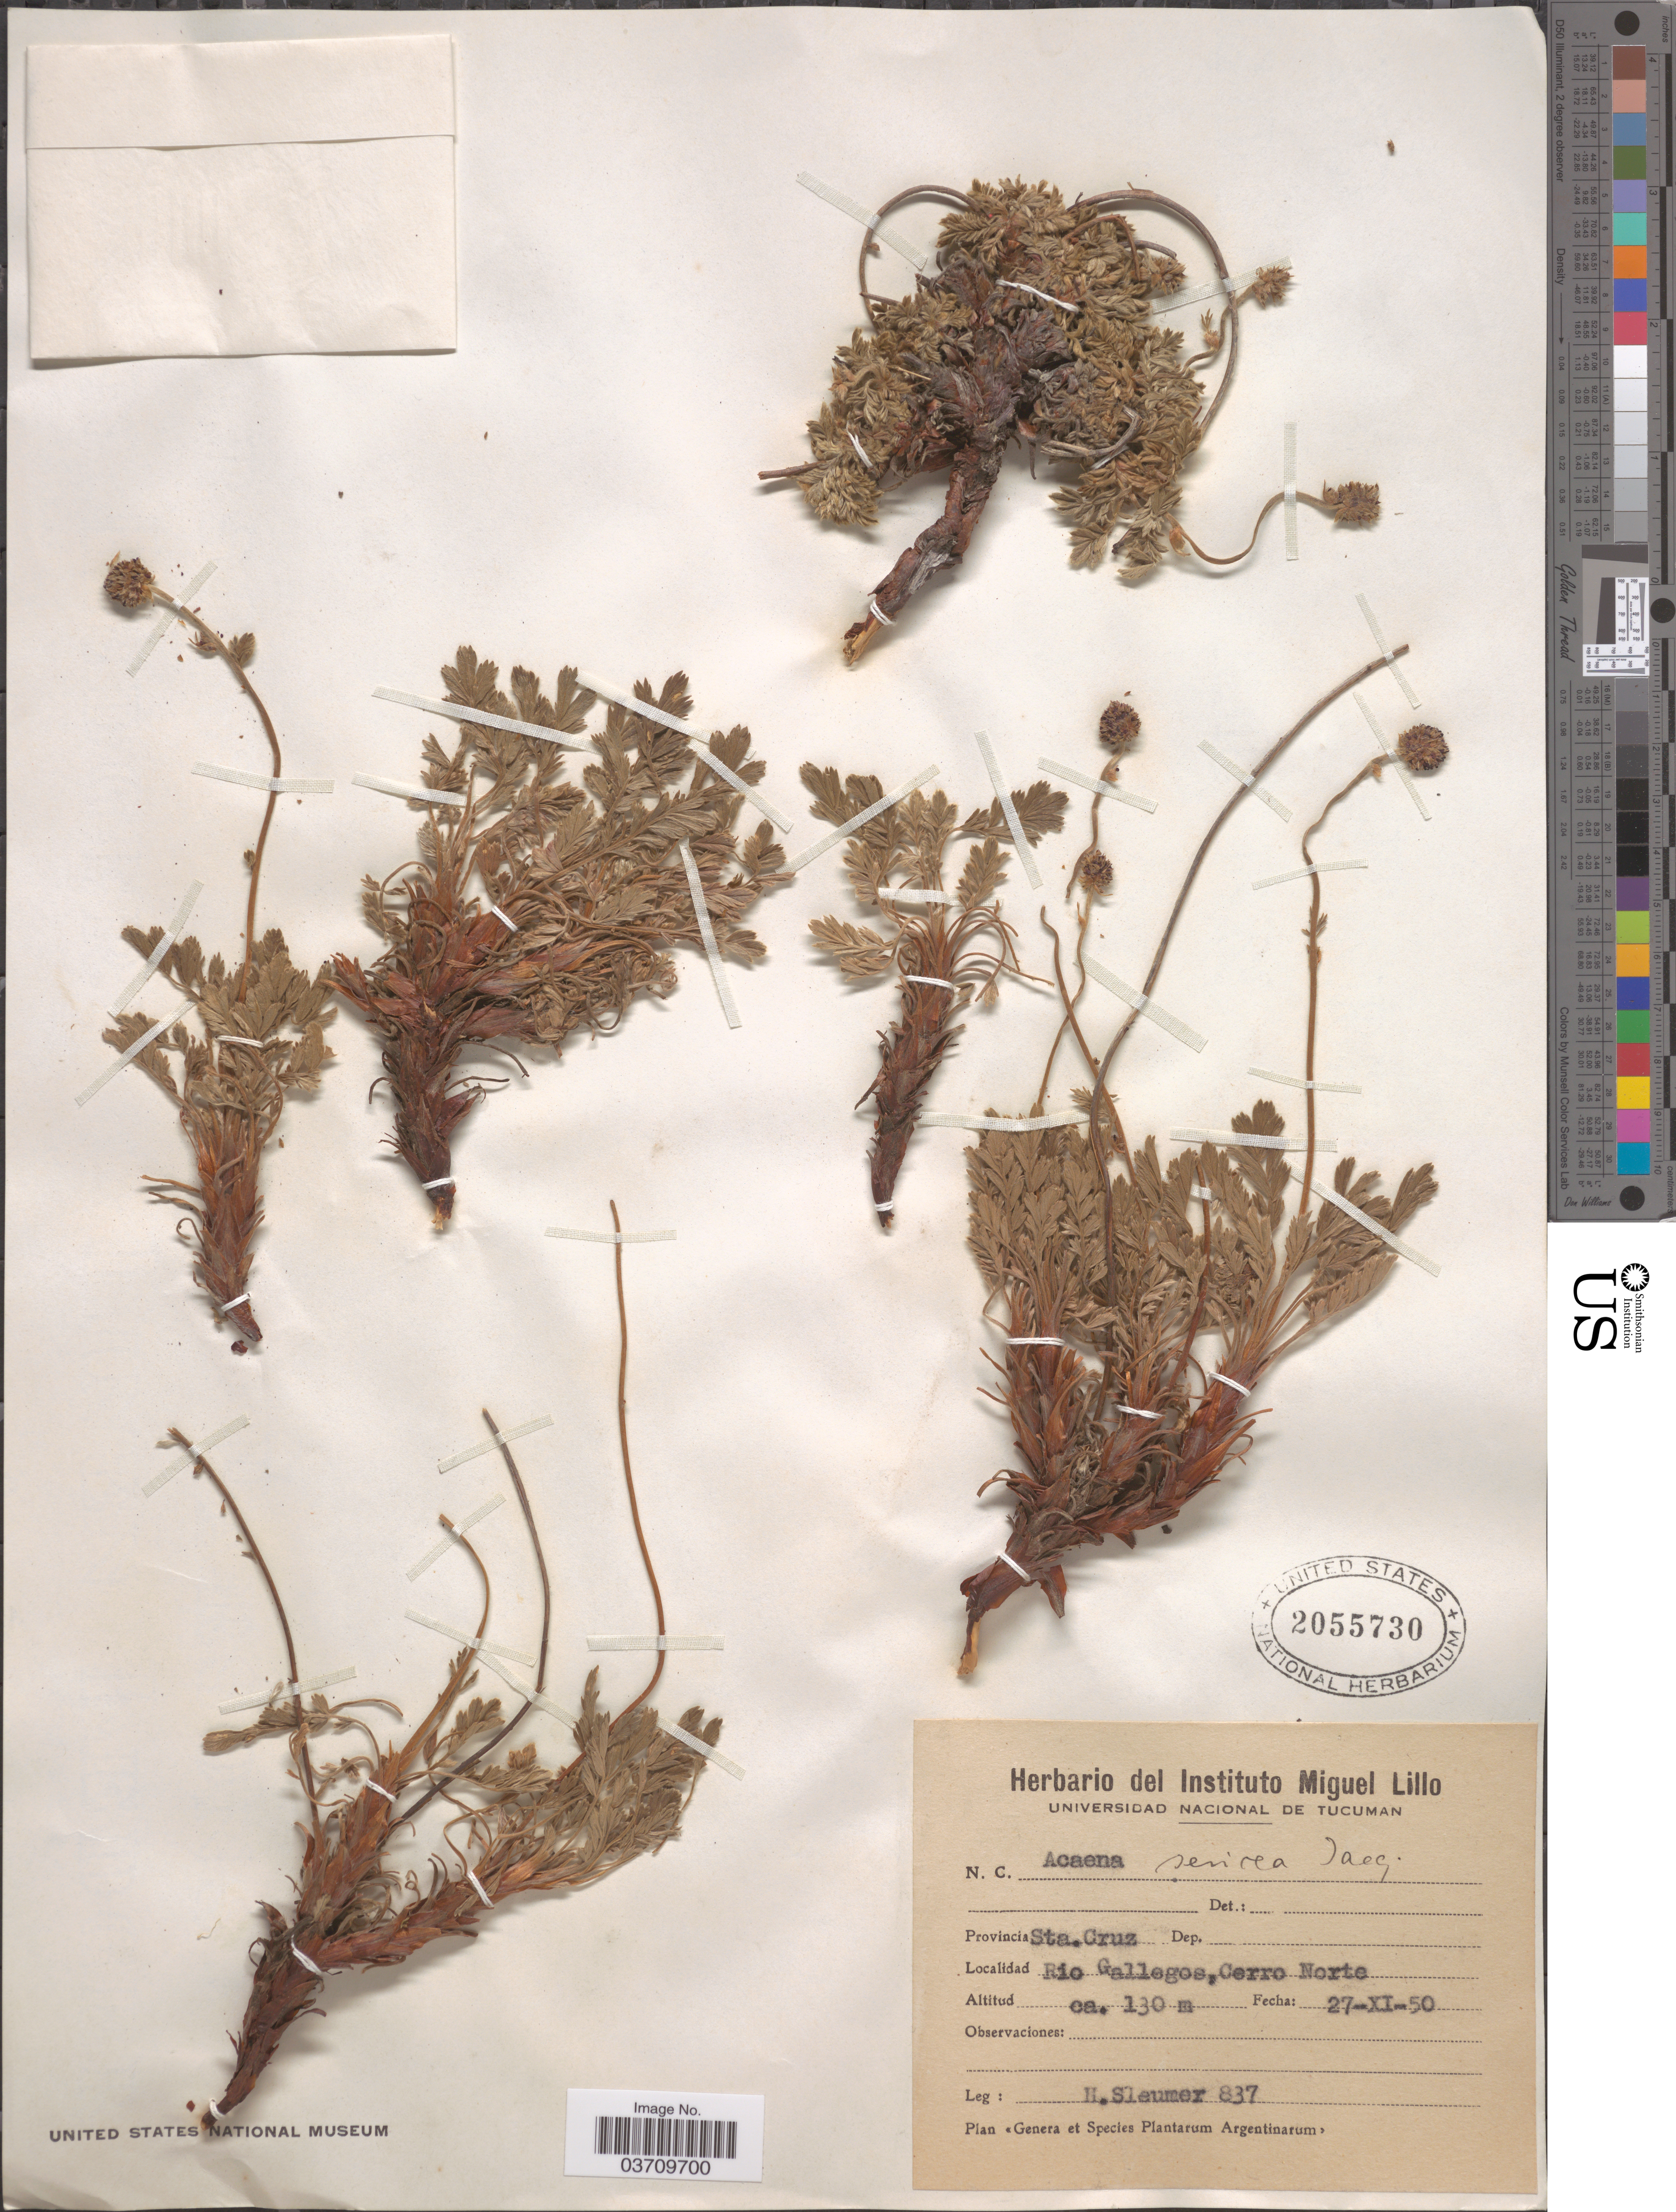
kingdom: Plantae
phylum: Tracheophyta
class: Magnoliopsida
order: Rosales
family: Rosaceae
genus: Acaena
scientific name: Acaena sericea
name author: J. Jacq.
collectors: H. O. Sleumer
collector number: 837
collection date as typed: Transcribed d/m/y: 27/11/50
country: Argentina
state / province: Santa Cruz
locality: Rio Gallegos, Cerro Norte.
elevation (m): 130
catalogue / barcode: US 2055730